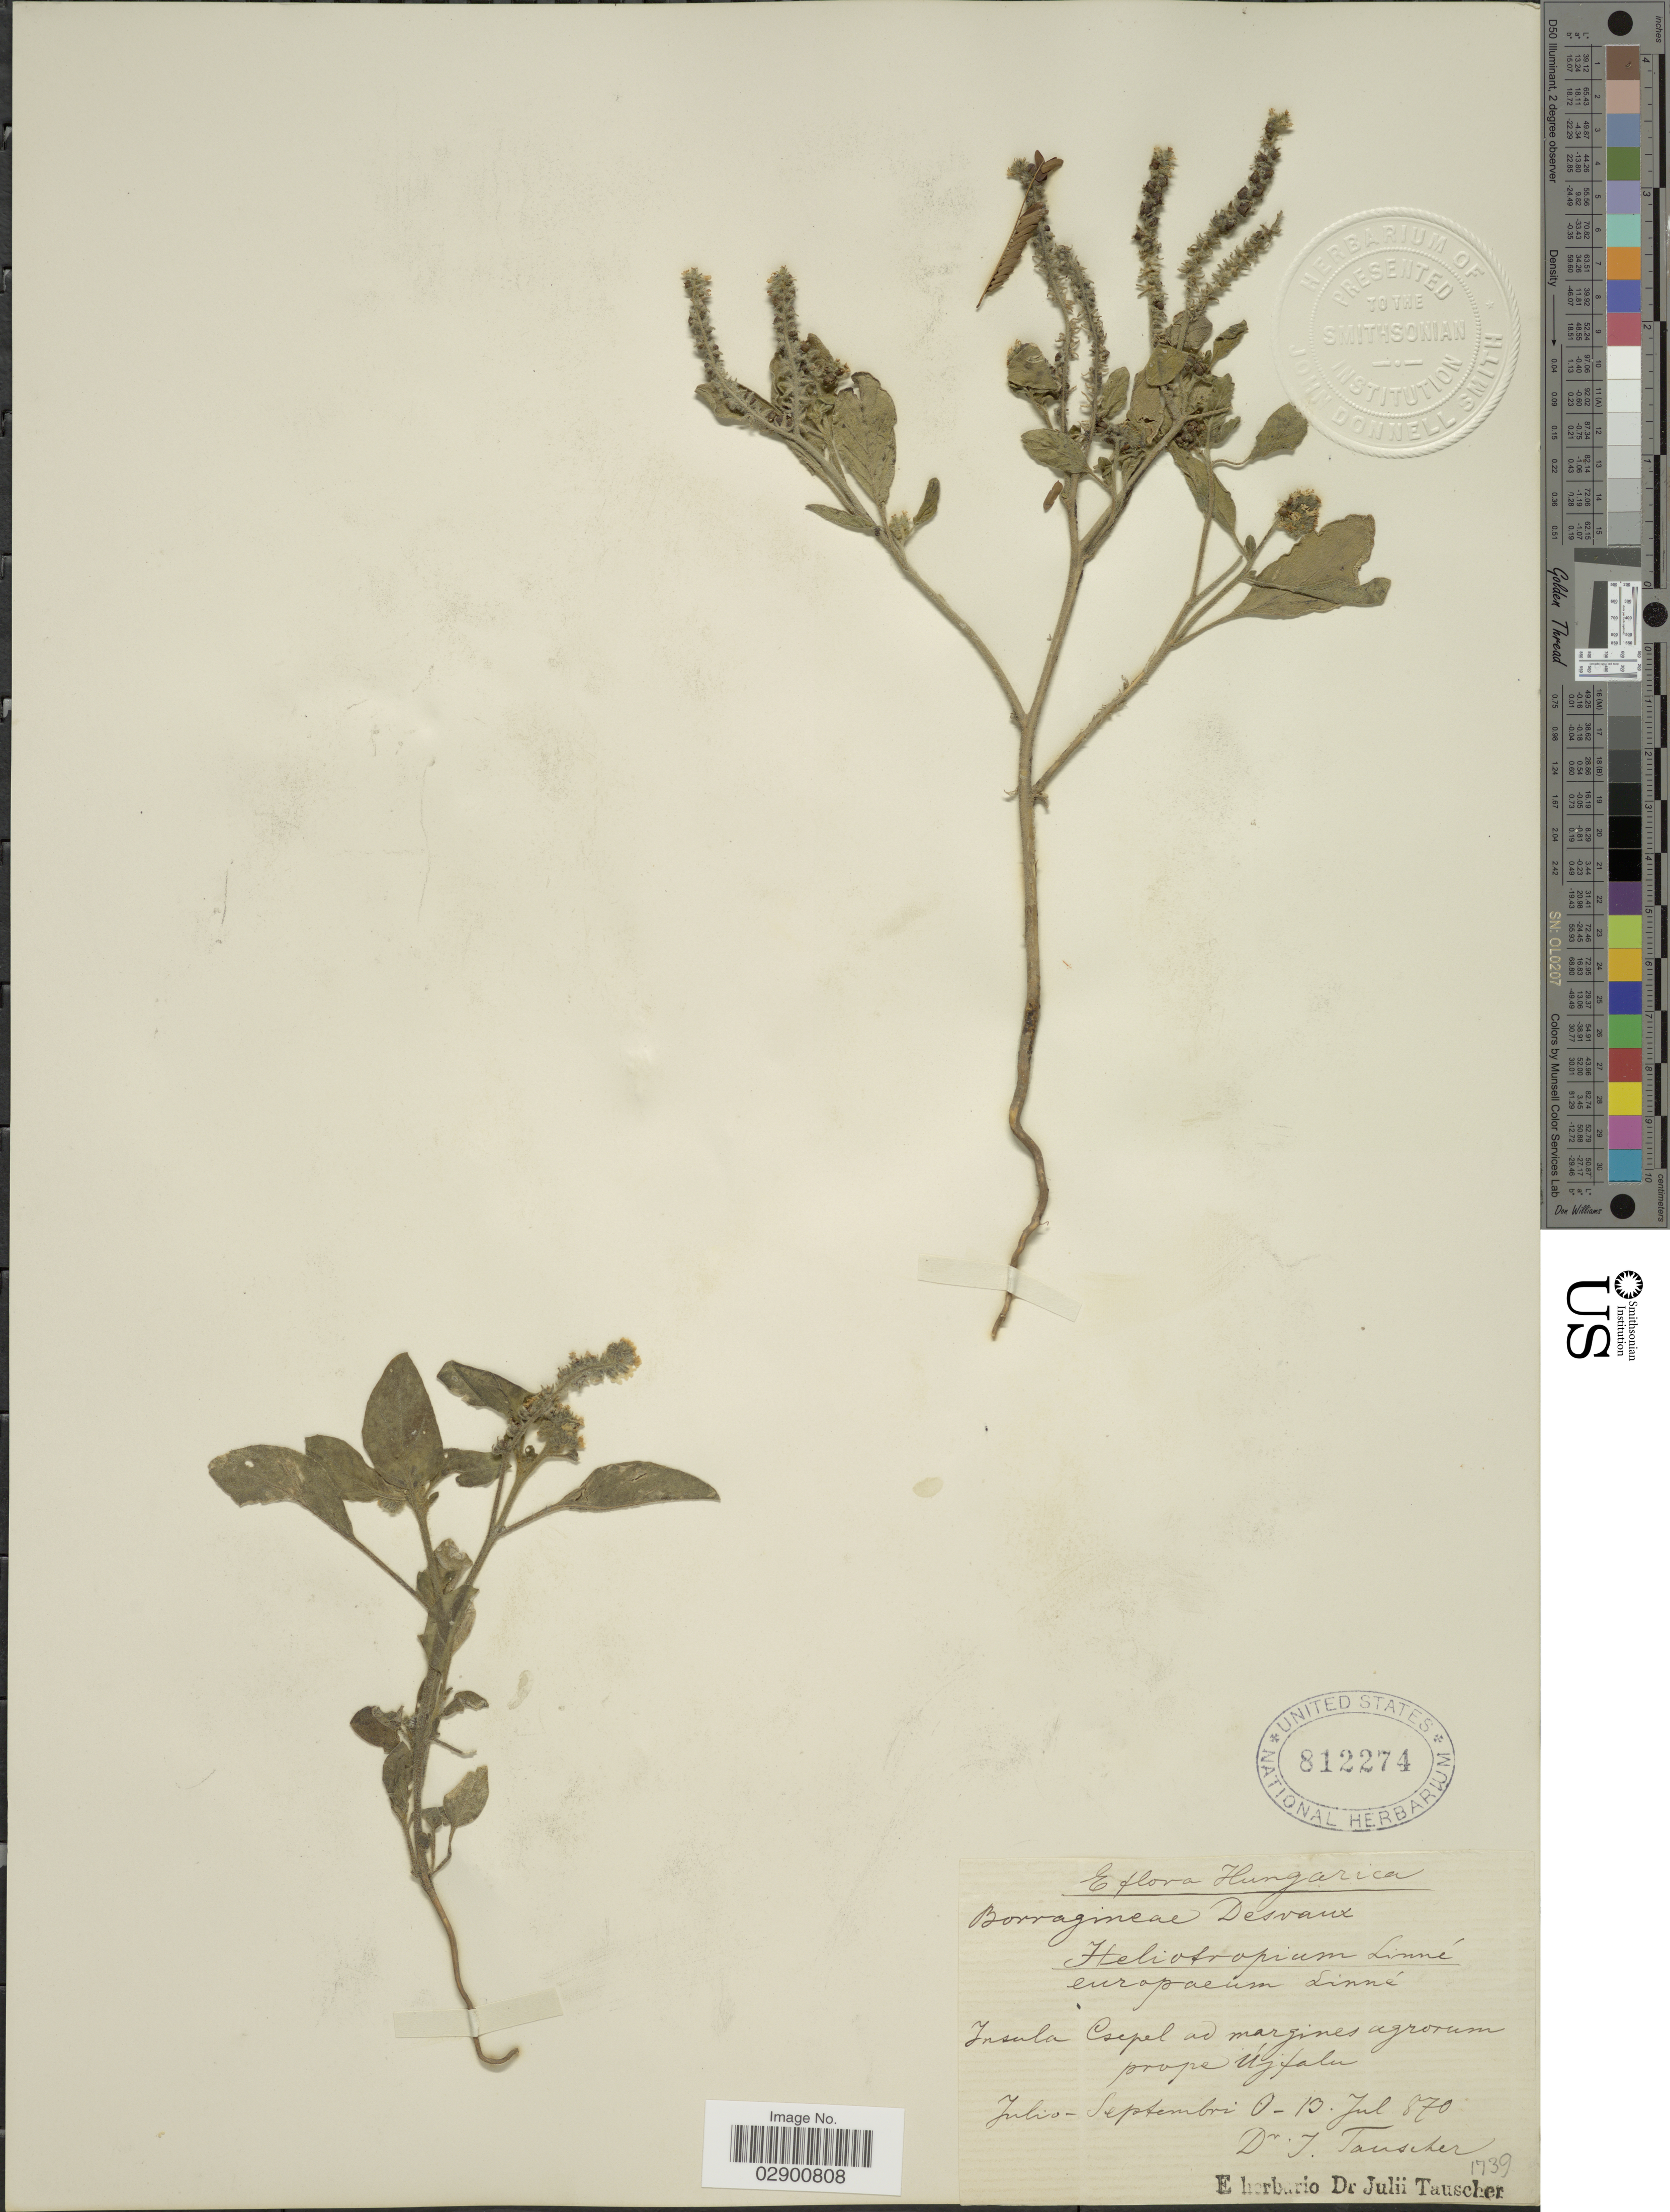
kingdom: Plantae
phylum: Tracheophyta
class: Magnoliopsida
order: Boraginales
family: Heliotropiaceae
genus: Heliotropium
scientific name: Heliotropium europaeum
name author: L.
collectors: J. Tauscher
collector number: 1739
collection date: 1870-07-13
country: Hungary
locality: Insula Csepel ad margines agrorum prope Ujifalu.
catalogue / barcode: US 812274